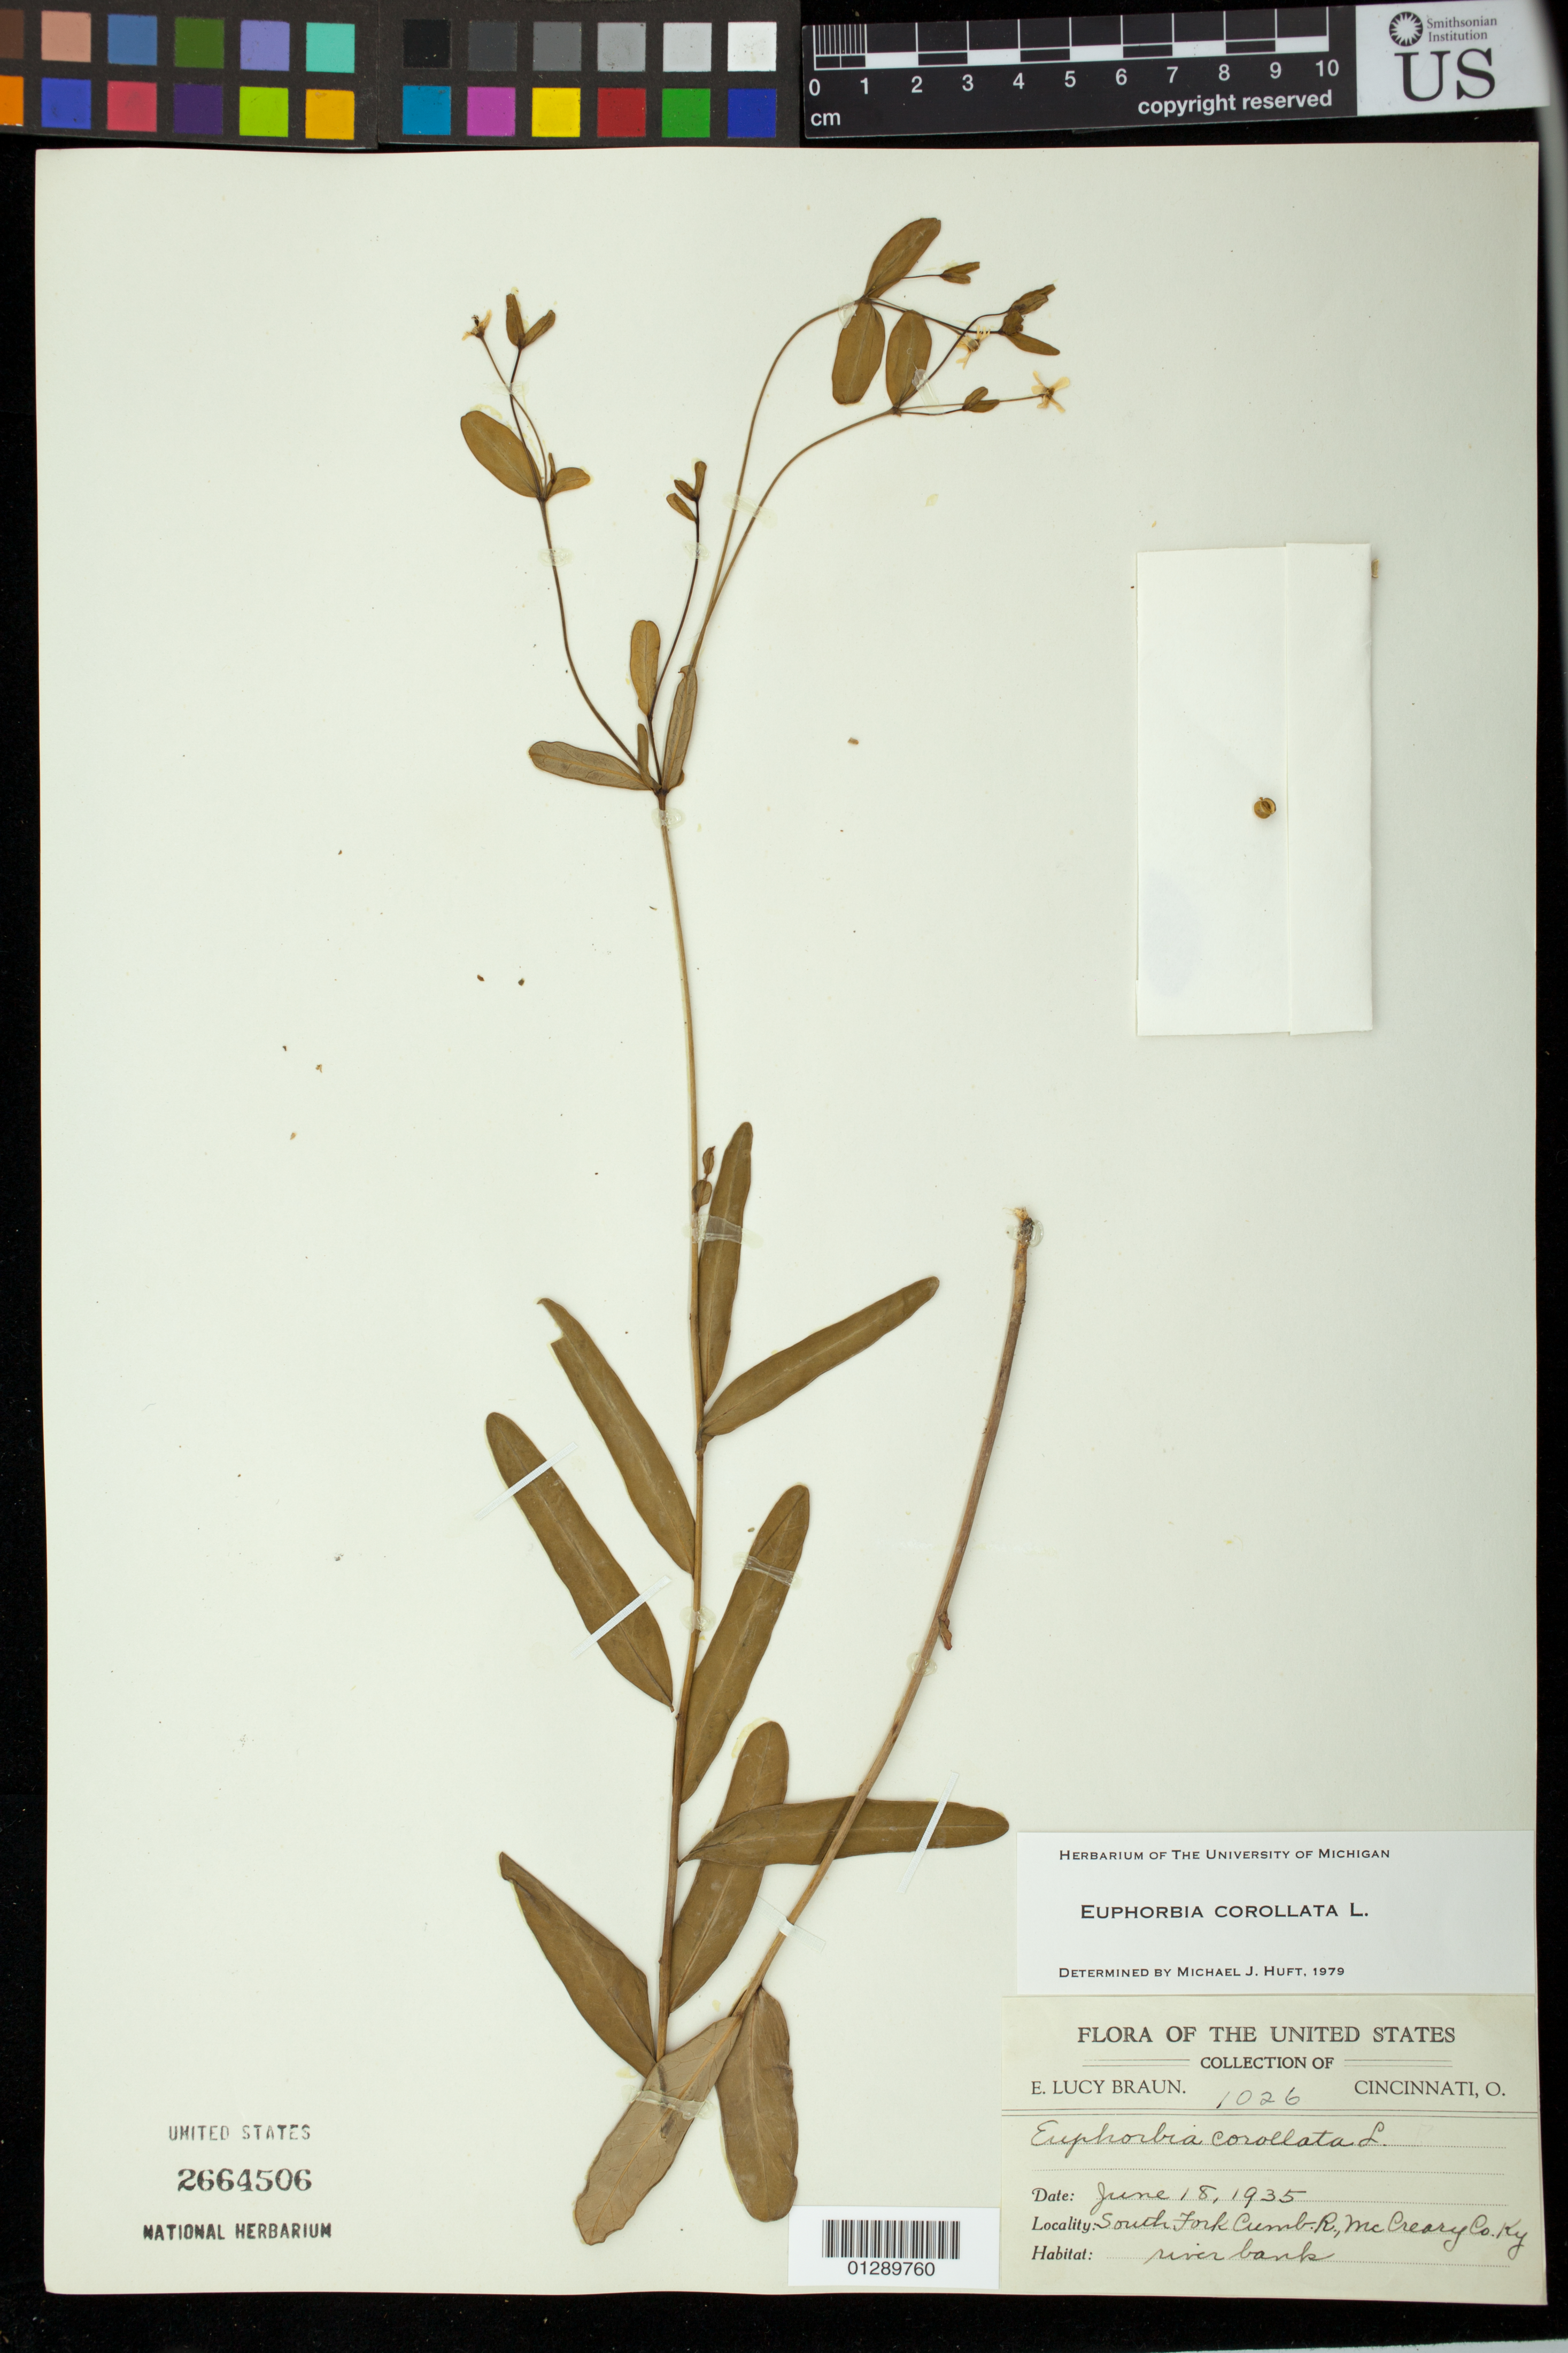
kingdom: Plantae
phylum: Tracheophyta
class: Magnoliopsida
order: Malpighiales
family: Euphorbiaceae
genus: Euphorbia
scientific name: Euphorbia corollata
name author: L.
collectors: E. L. Braun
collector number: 1026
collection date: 1935-06-18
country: United States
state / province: Kentucky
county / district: McCreary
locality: South Fork Cumberland River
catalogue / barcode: US 2664506